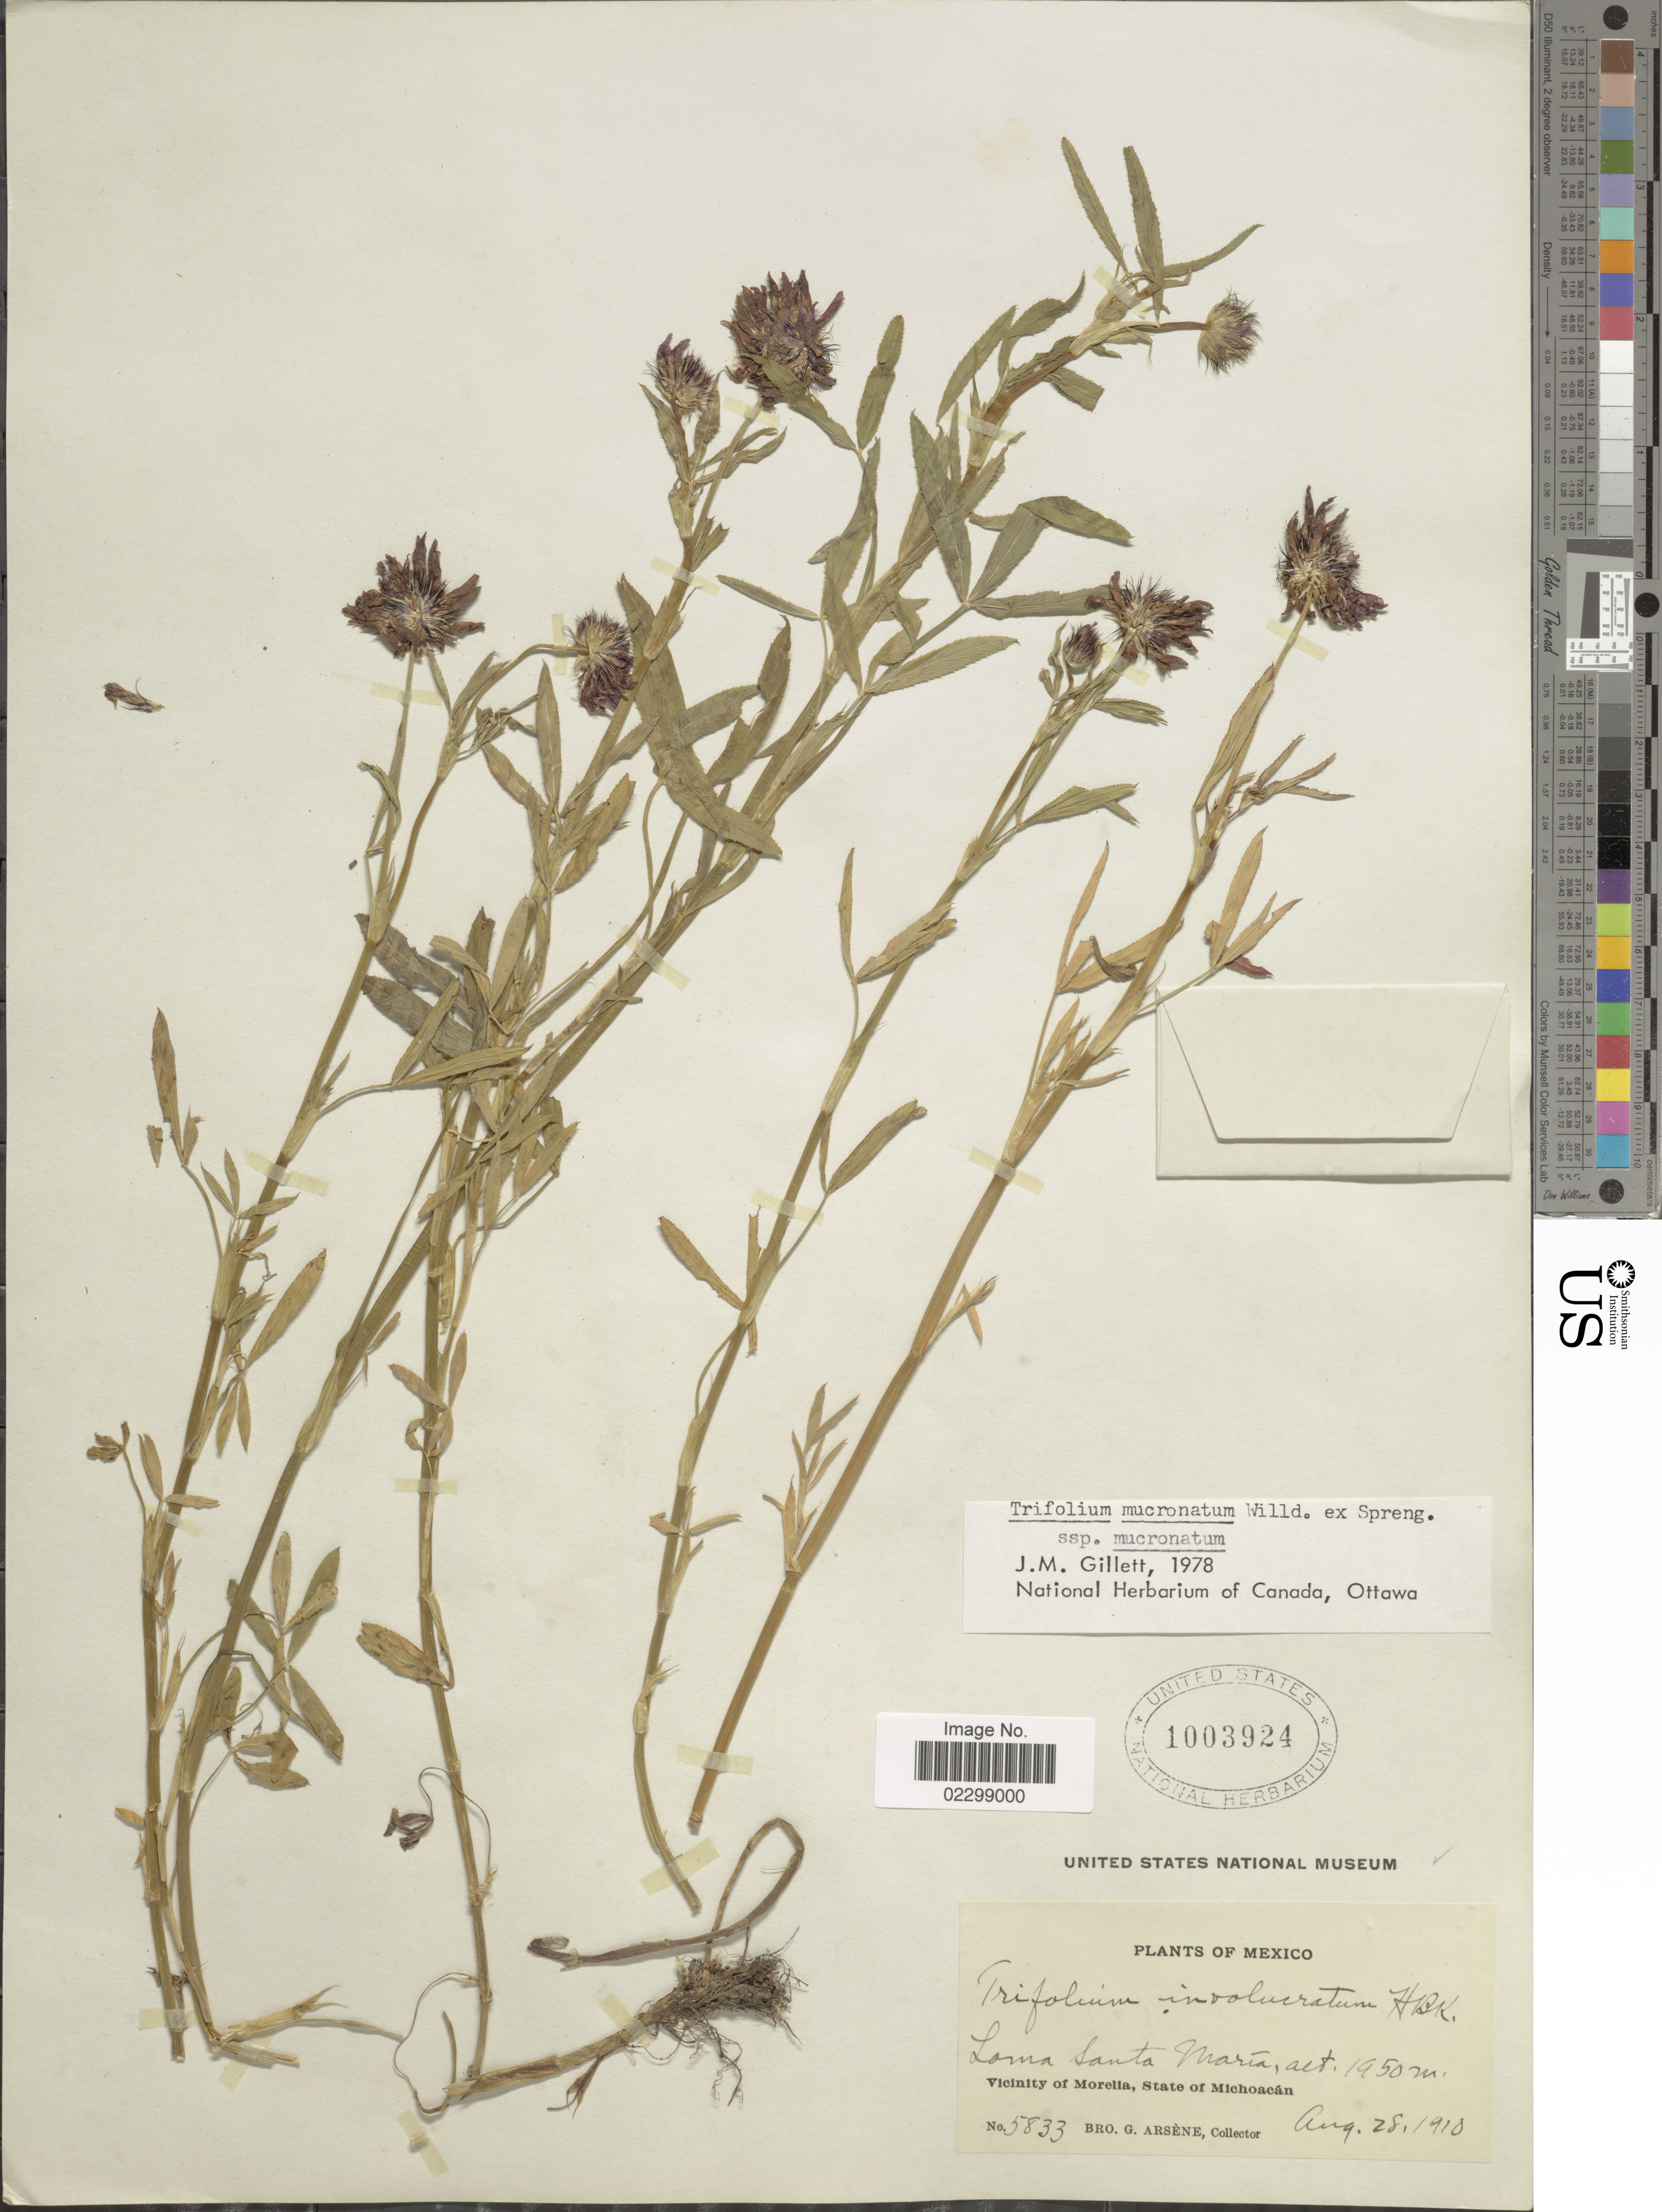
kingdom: Plantae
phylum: Tracheophyta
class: Magnoliopsida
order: Fabales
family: Fabaceae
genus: Trifolium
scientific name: Trifolium mucronatum subsp. mucronatum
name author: Willd. ex Spreng.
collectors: Bro. G. Arsène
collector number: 5833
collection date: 1910-08-28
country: Mexico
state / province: Michoacán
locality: Loma Santa María, vicinity of Morelia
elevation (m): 1950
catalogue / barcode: US 1003924